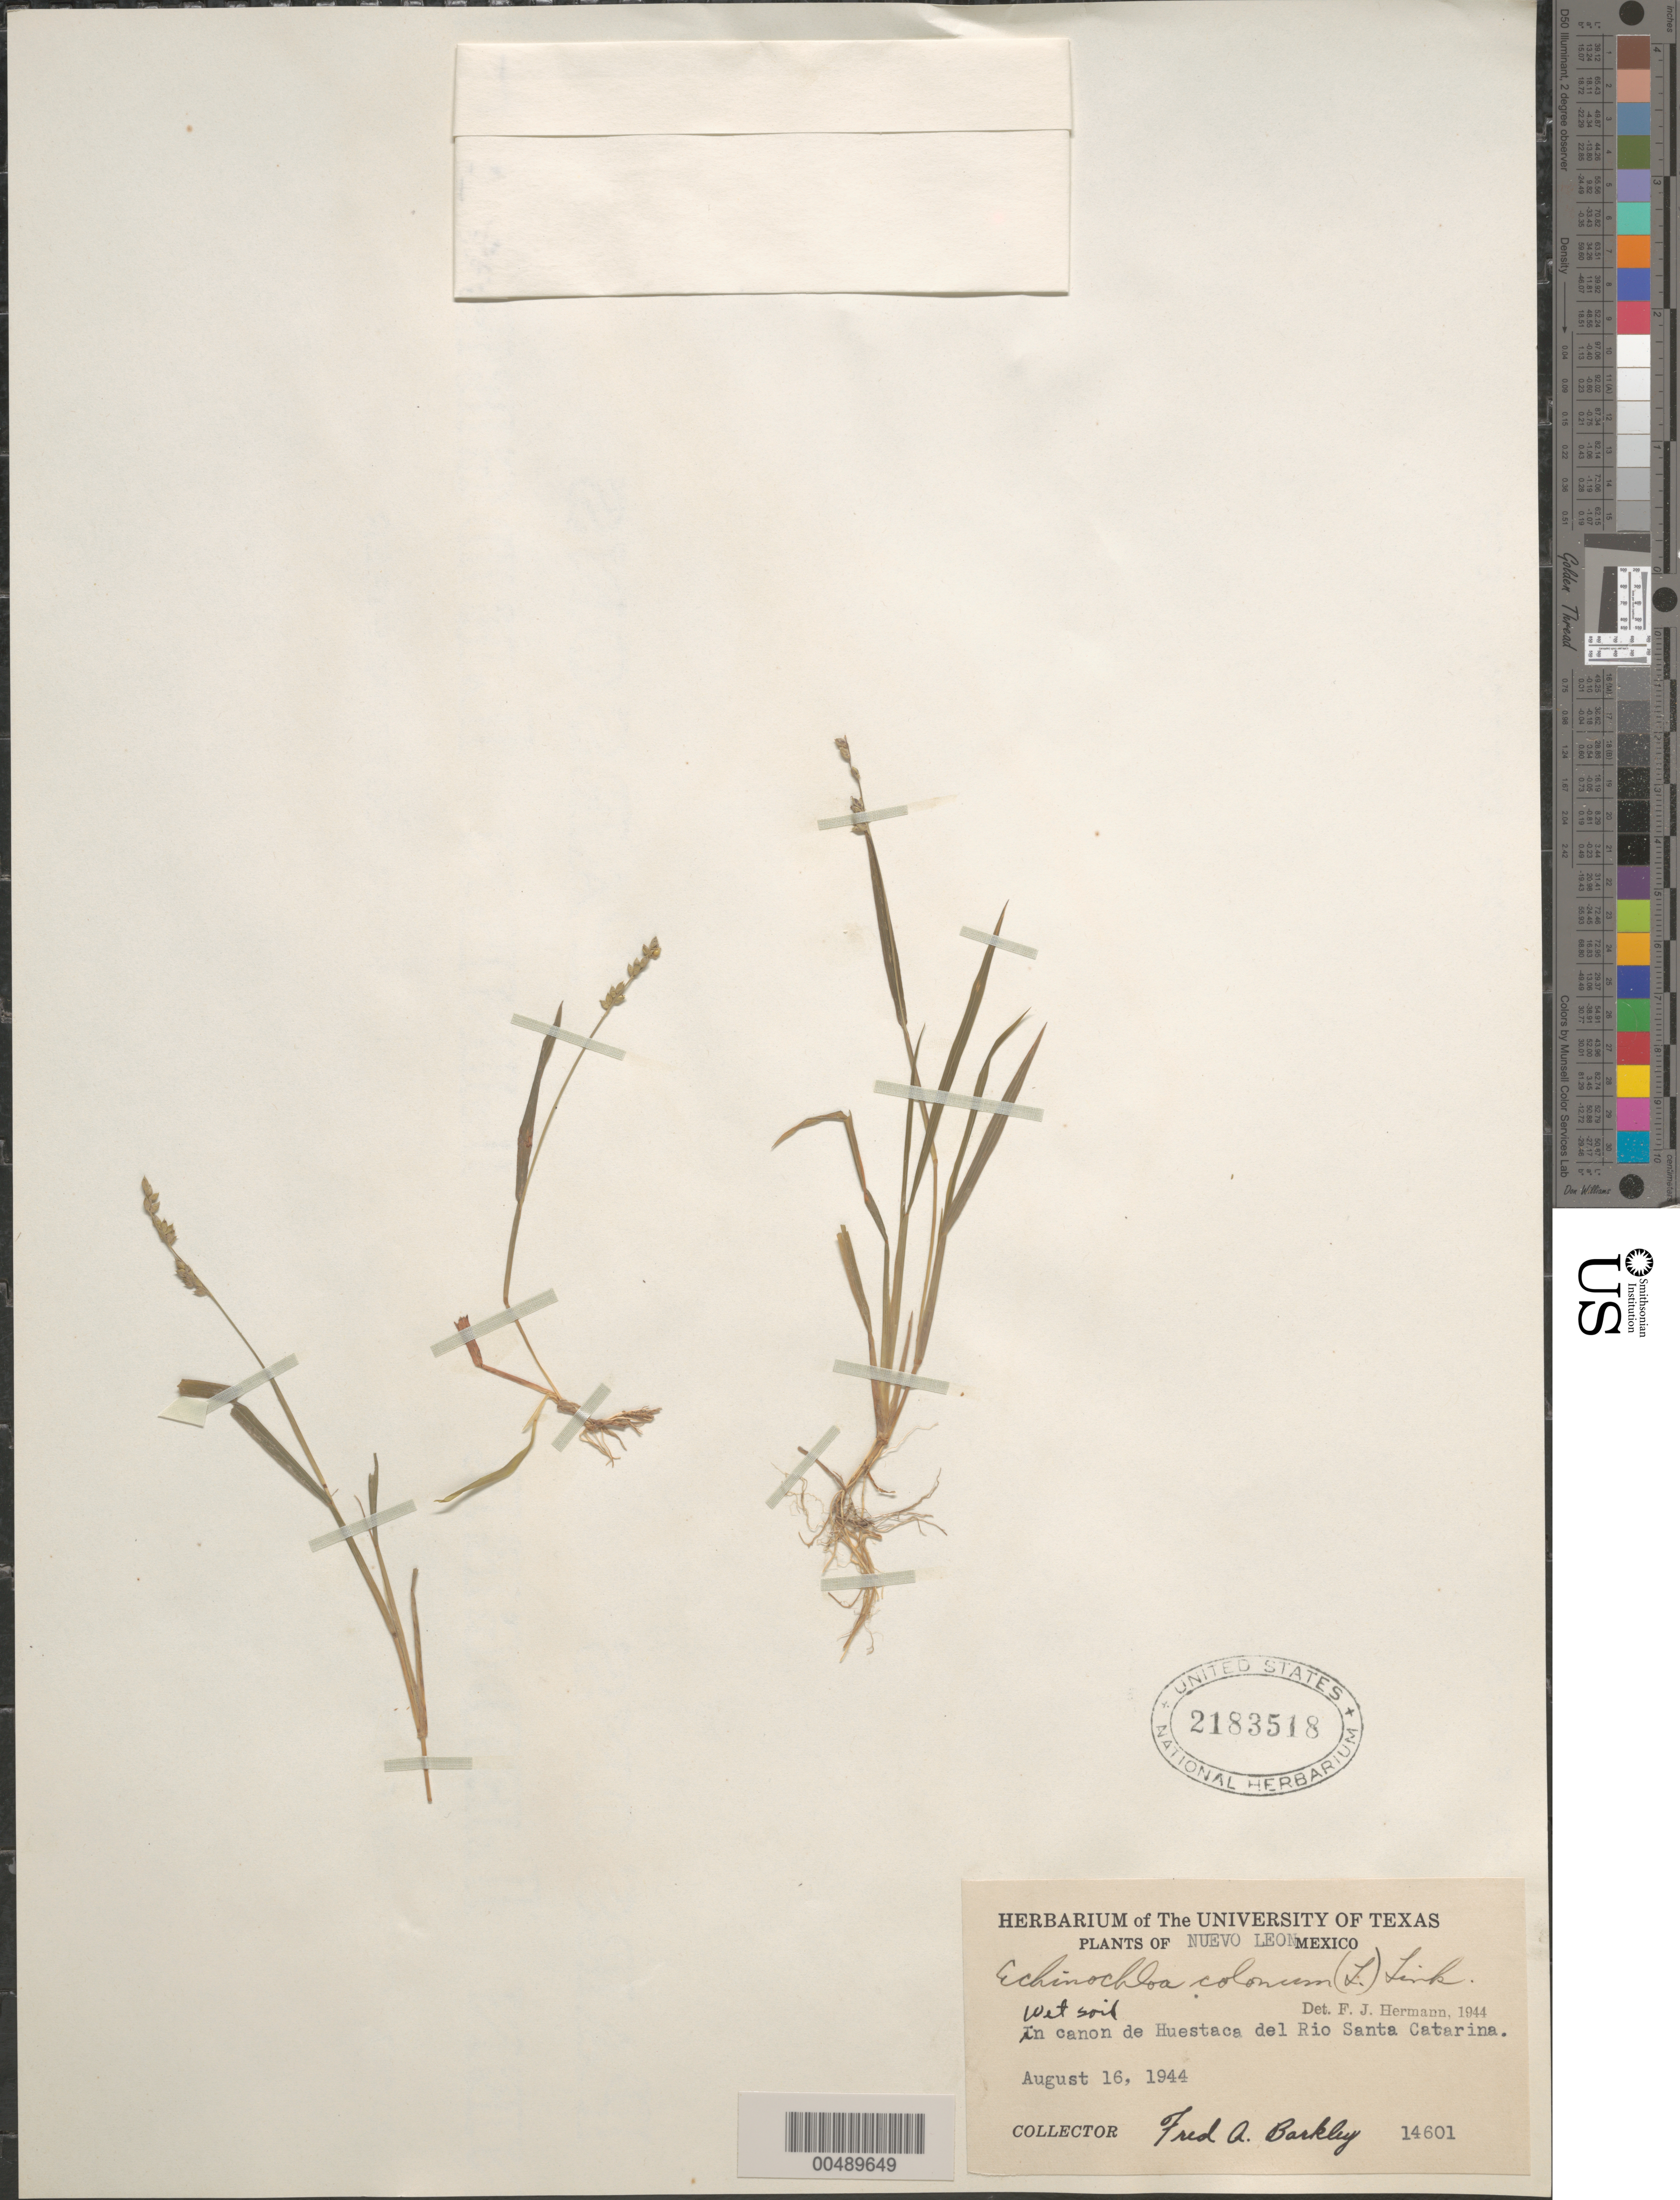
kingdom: Plantae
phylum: Tracheophyta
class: Liliopsida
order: Poales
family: Poaceae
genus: Echinochloa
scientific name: Echinochloa colona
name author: (L.) Link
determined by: Hermann, F. J.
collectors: F. A. Barkley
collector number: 14601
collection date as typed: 16 Aug 1944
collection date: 1944-08-16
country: Mexico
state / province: Nuevo Leon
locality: In Canon de Huestaca del Rio Santa Catarina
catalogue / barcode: US 2183518